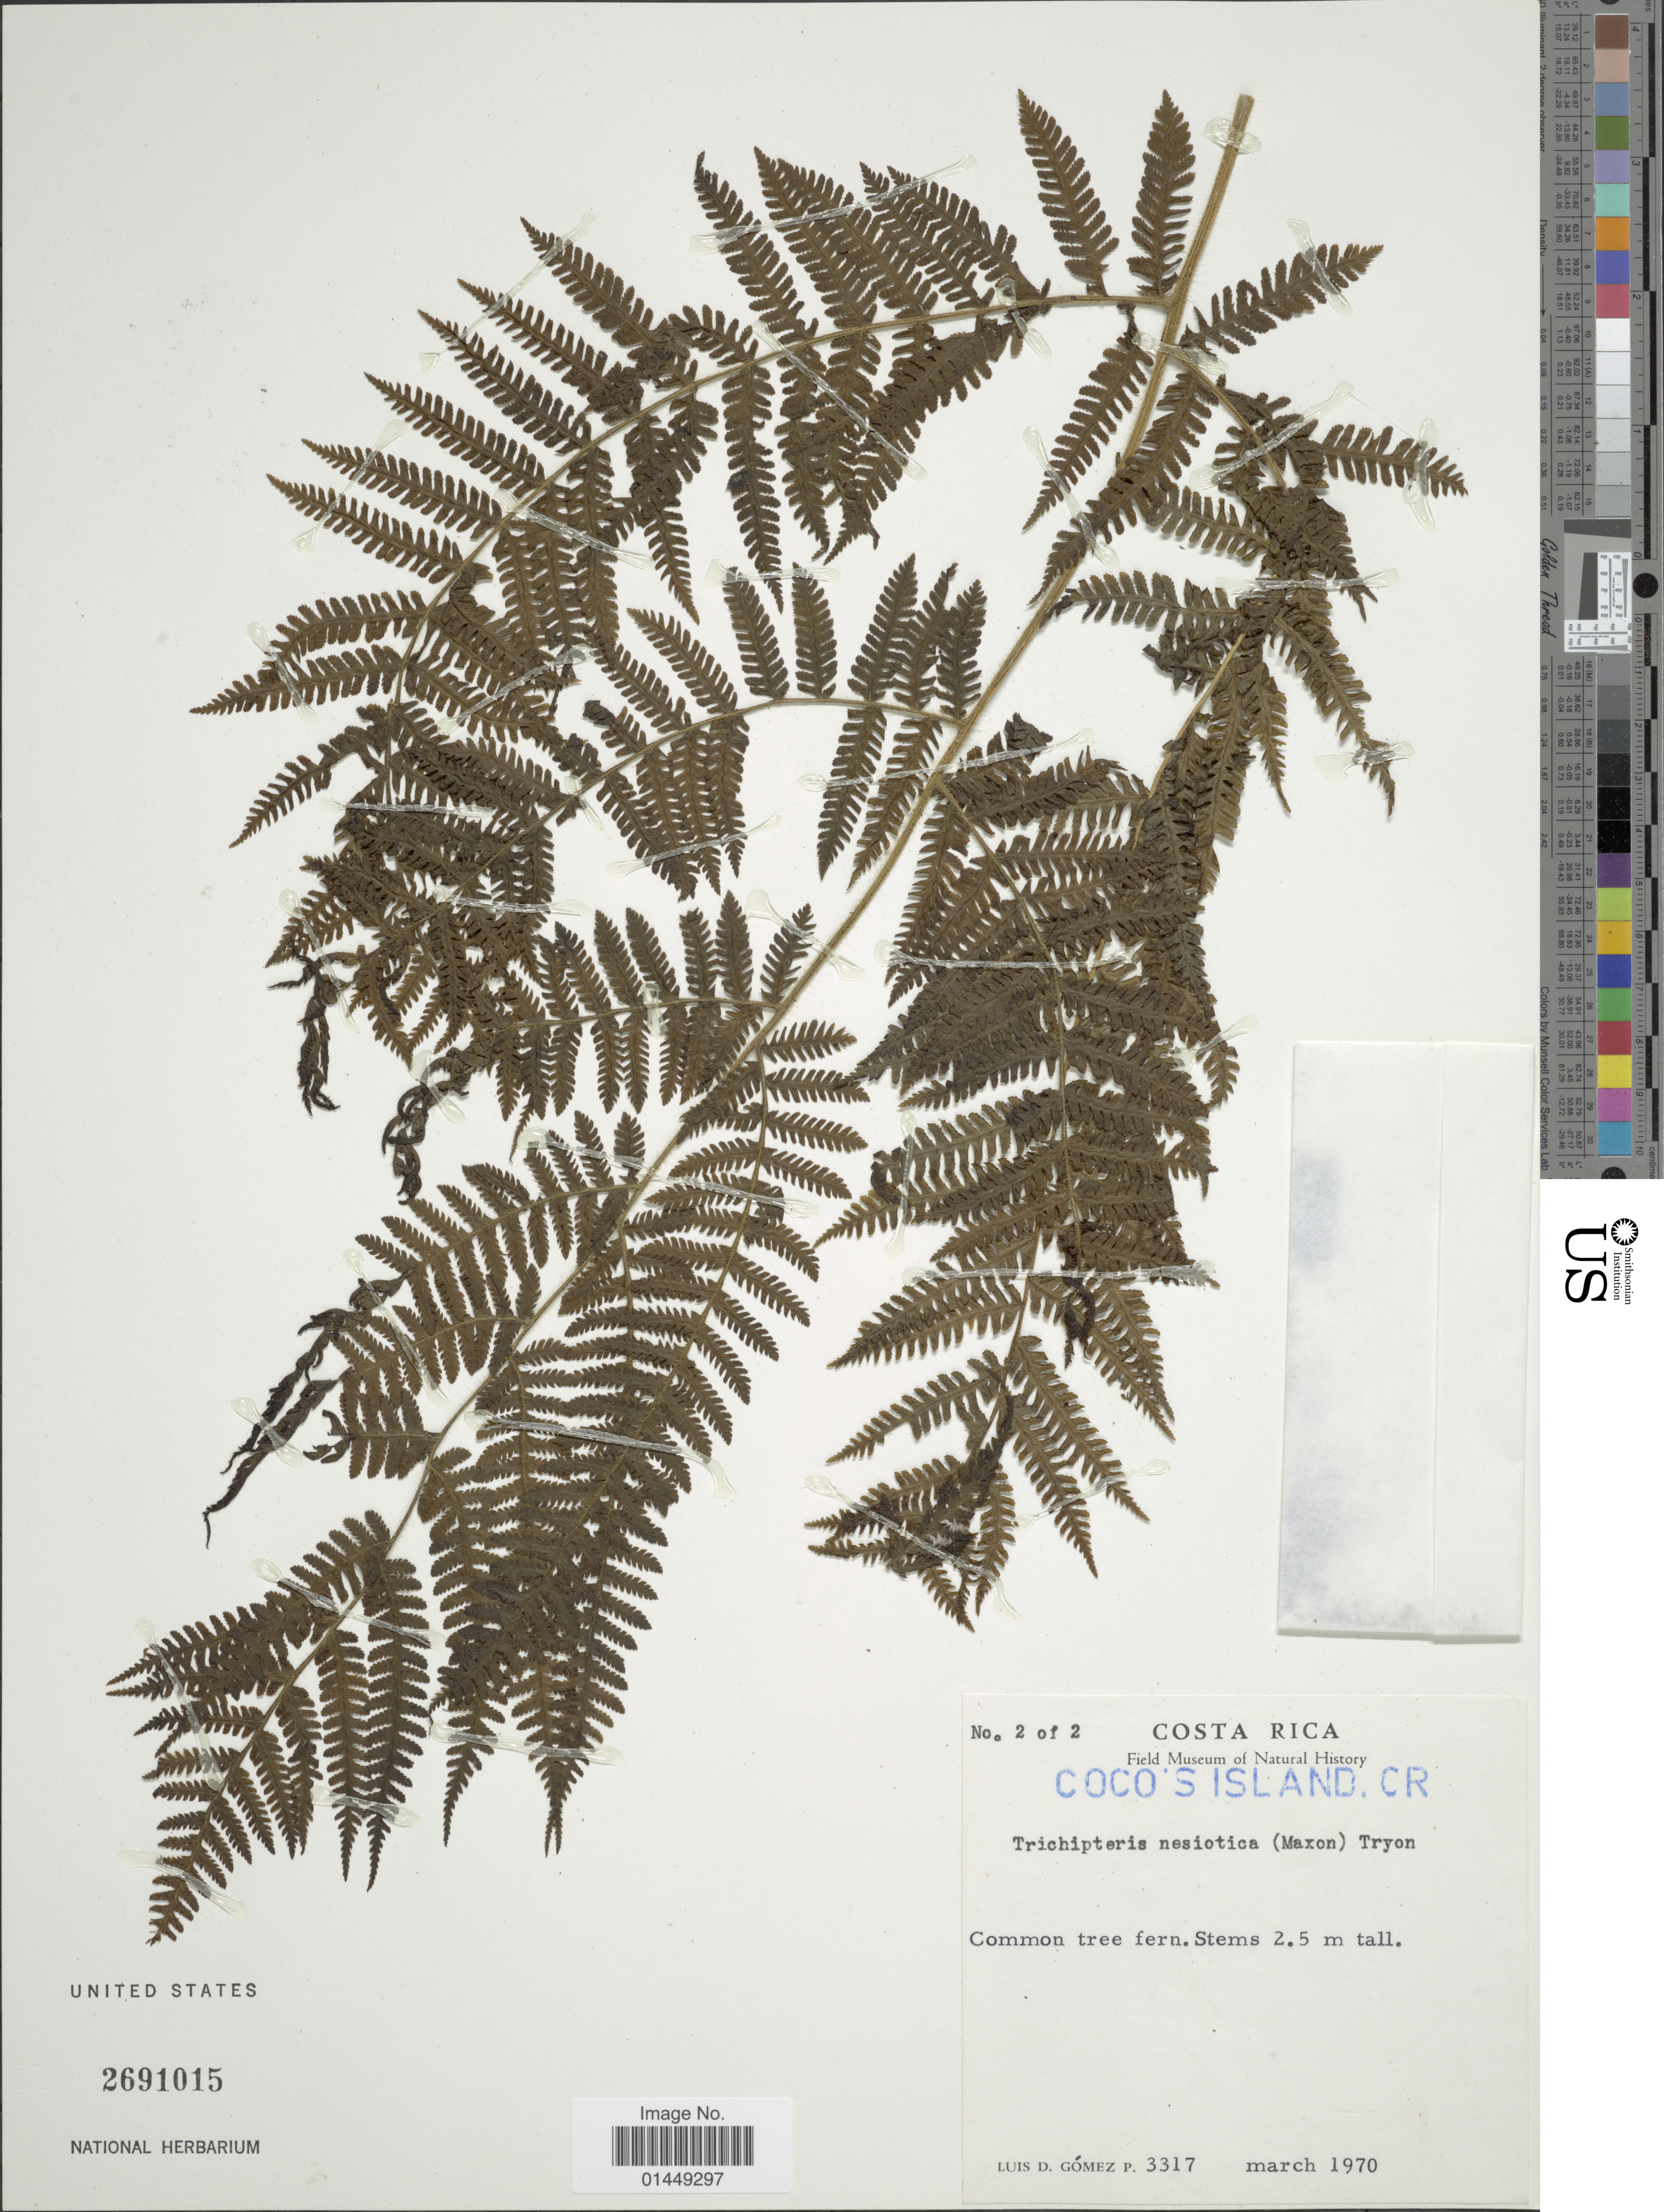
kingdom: Plantae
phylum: Tracheophyta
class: Polypodiopsida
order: Cyatheales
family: Cyatheaceae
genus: Cyathea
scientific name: Cyathea nesiotica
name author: (Maxon) Domin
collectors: L. D. Gómez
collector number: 3317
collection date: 1970-03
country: Costa Rica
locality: Cocos Island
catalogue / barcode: US 2691015